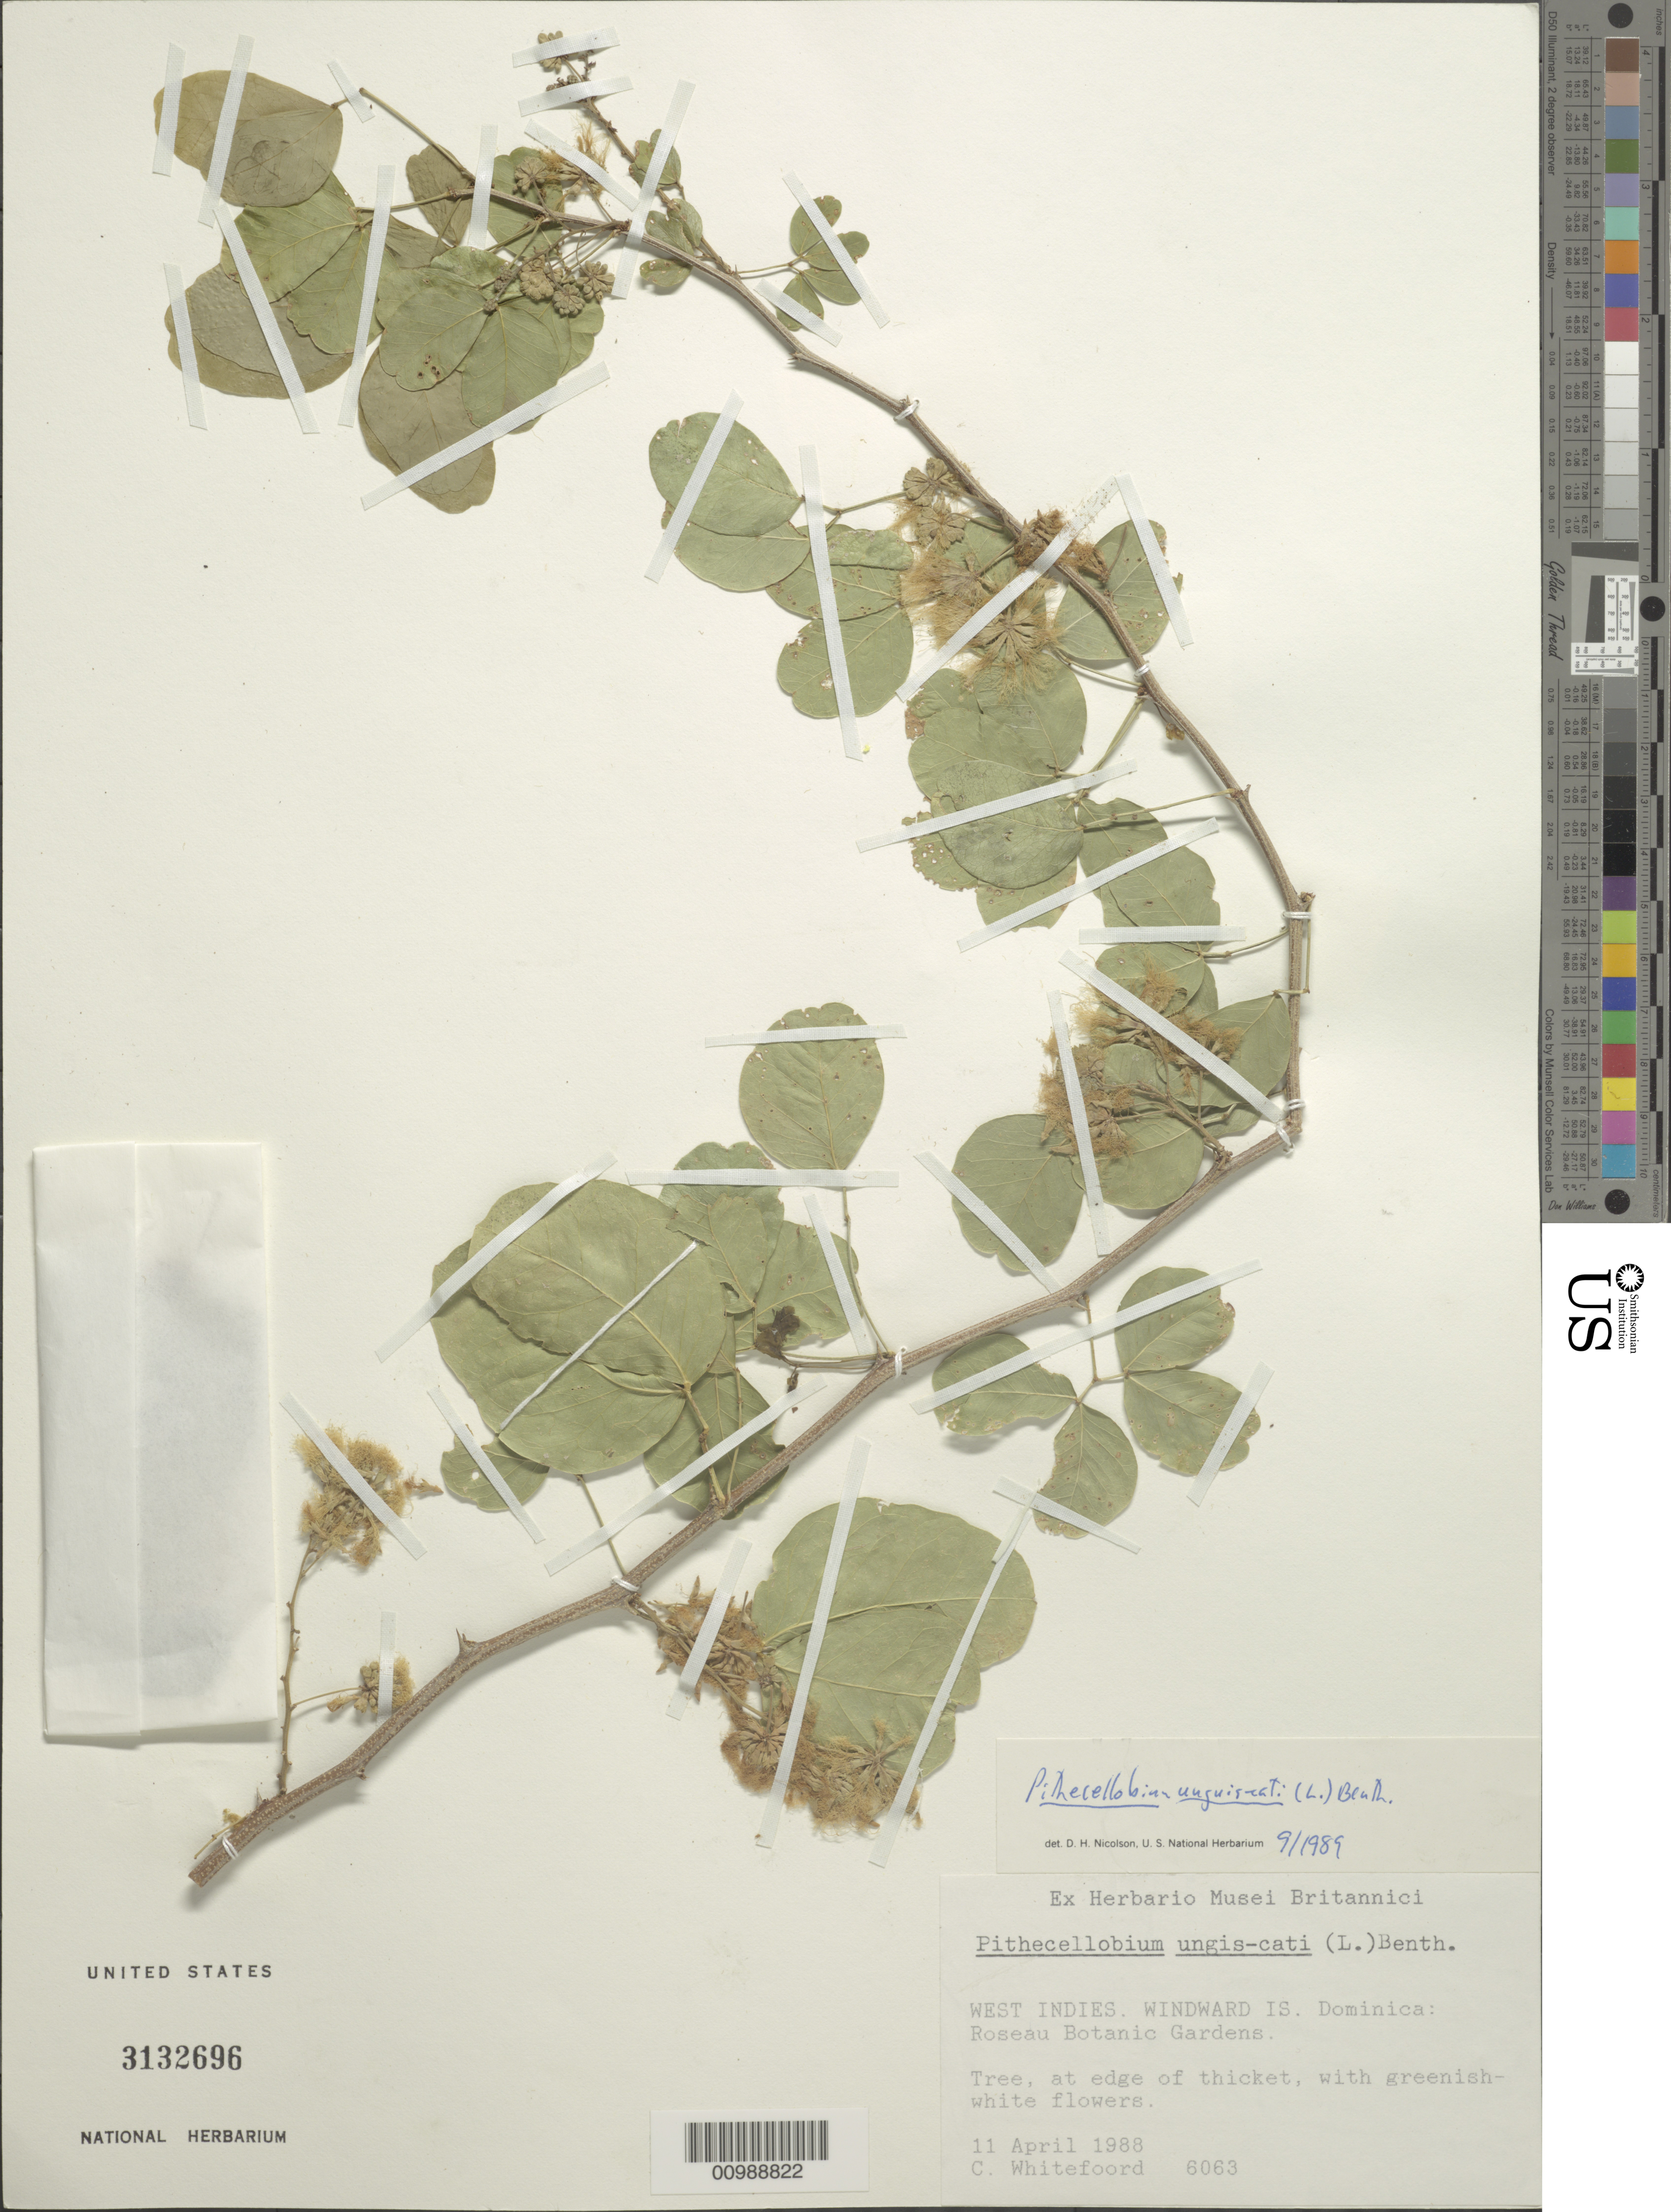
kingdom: Plantae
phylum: Tracheophyta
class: Magnoliopsida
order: Fabales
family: Fabaceae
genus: Pithecellobium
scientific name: Pithecellobium unguis-cati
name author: (L.) Benth.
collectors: C. Whitefoord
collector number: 6063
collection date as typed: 11 Apr 1988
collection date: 1988-04-11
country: Dominica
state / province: St. George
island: Dominica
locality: Roseau Botanic Gardens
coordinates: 0 N, 0 E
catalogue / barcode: US 3132696